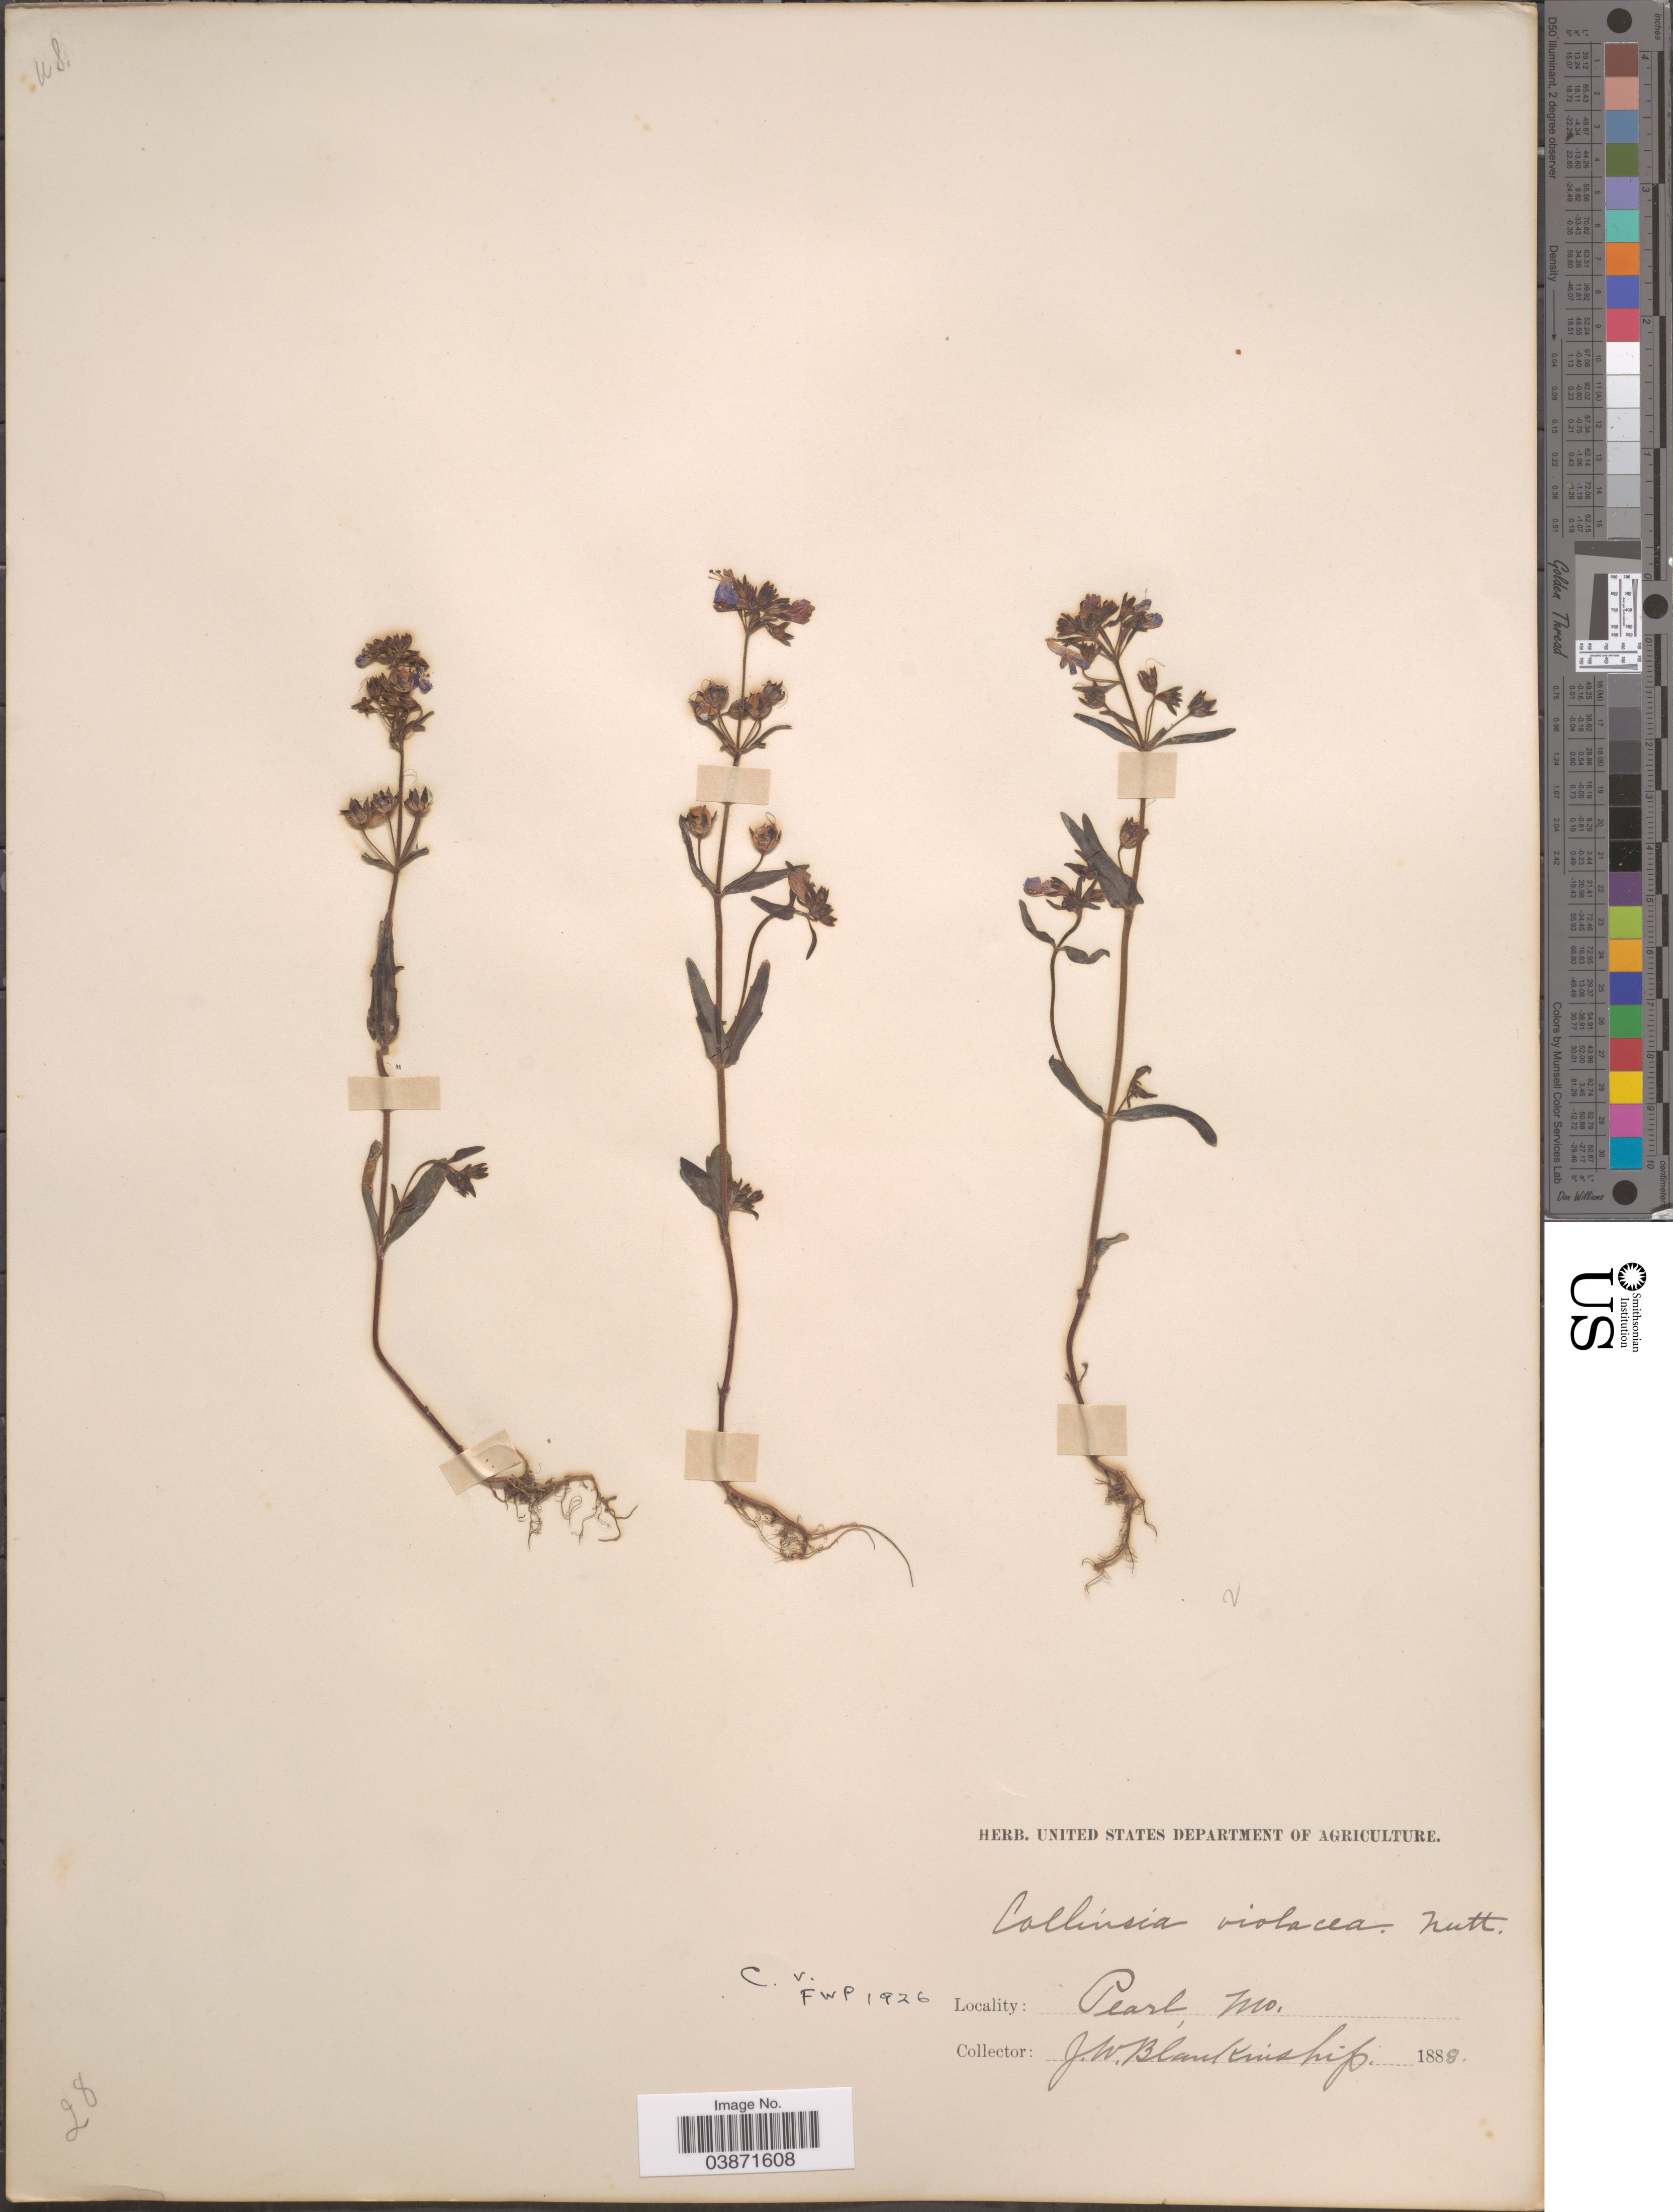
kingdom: Plantae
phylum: Tracheophyta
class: Magnoliopsida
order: Lamiales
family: Plantaginaceae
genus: Collinsia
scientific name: Collinsia violacea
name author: Nutt.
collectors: J. W. Blankinship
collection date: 1888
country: United States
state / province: Missouri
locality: Pearl.